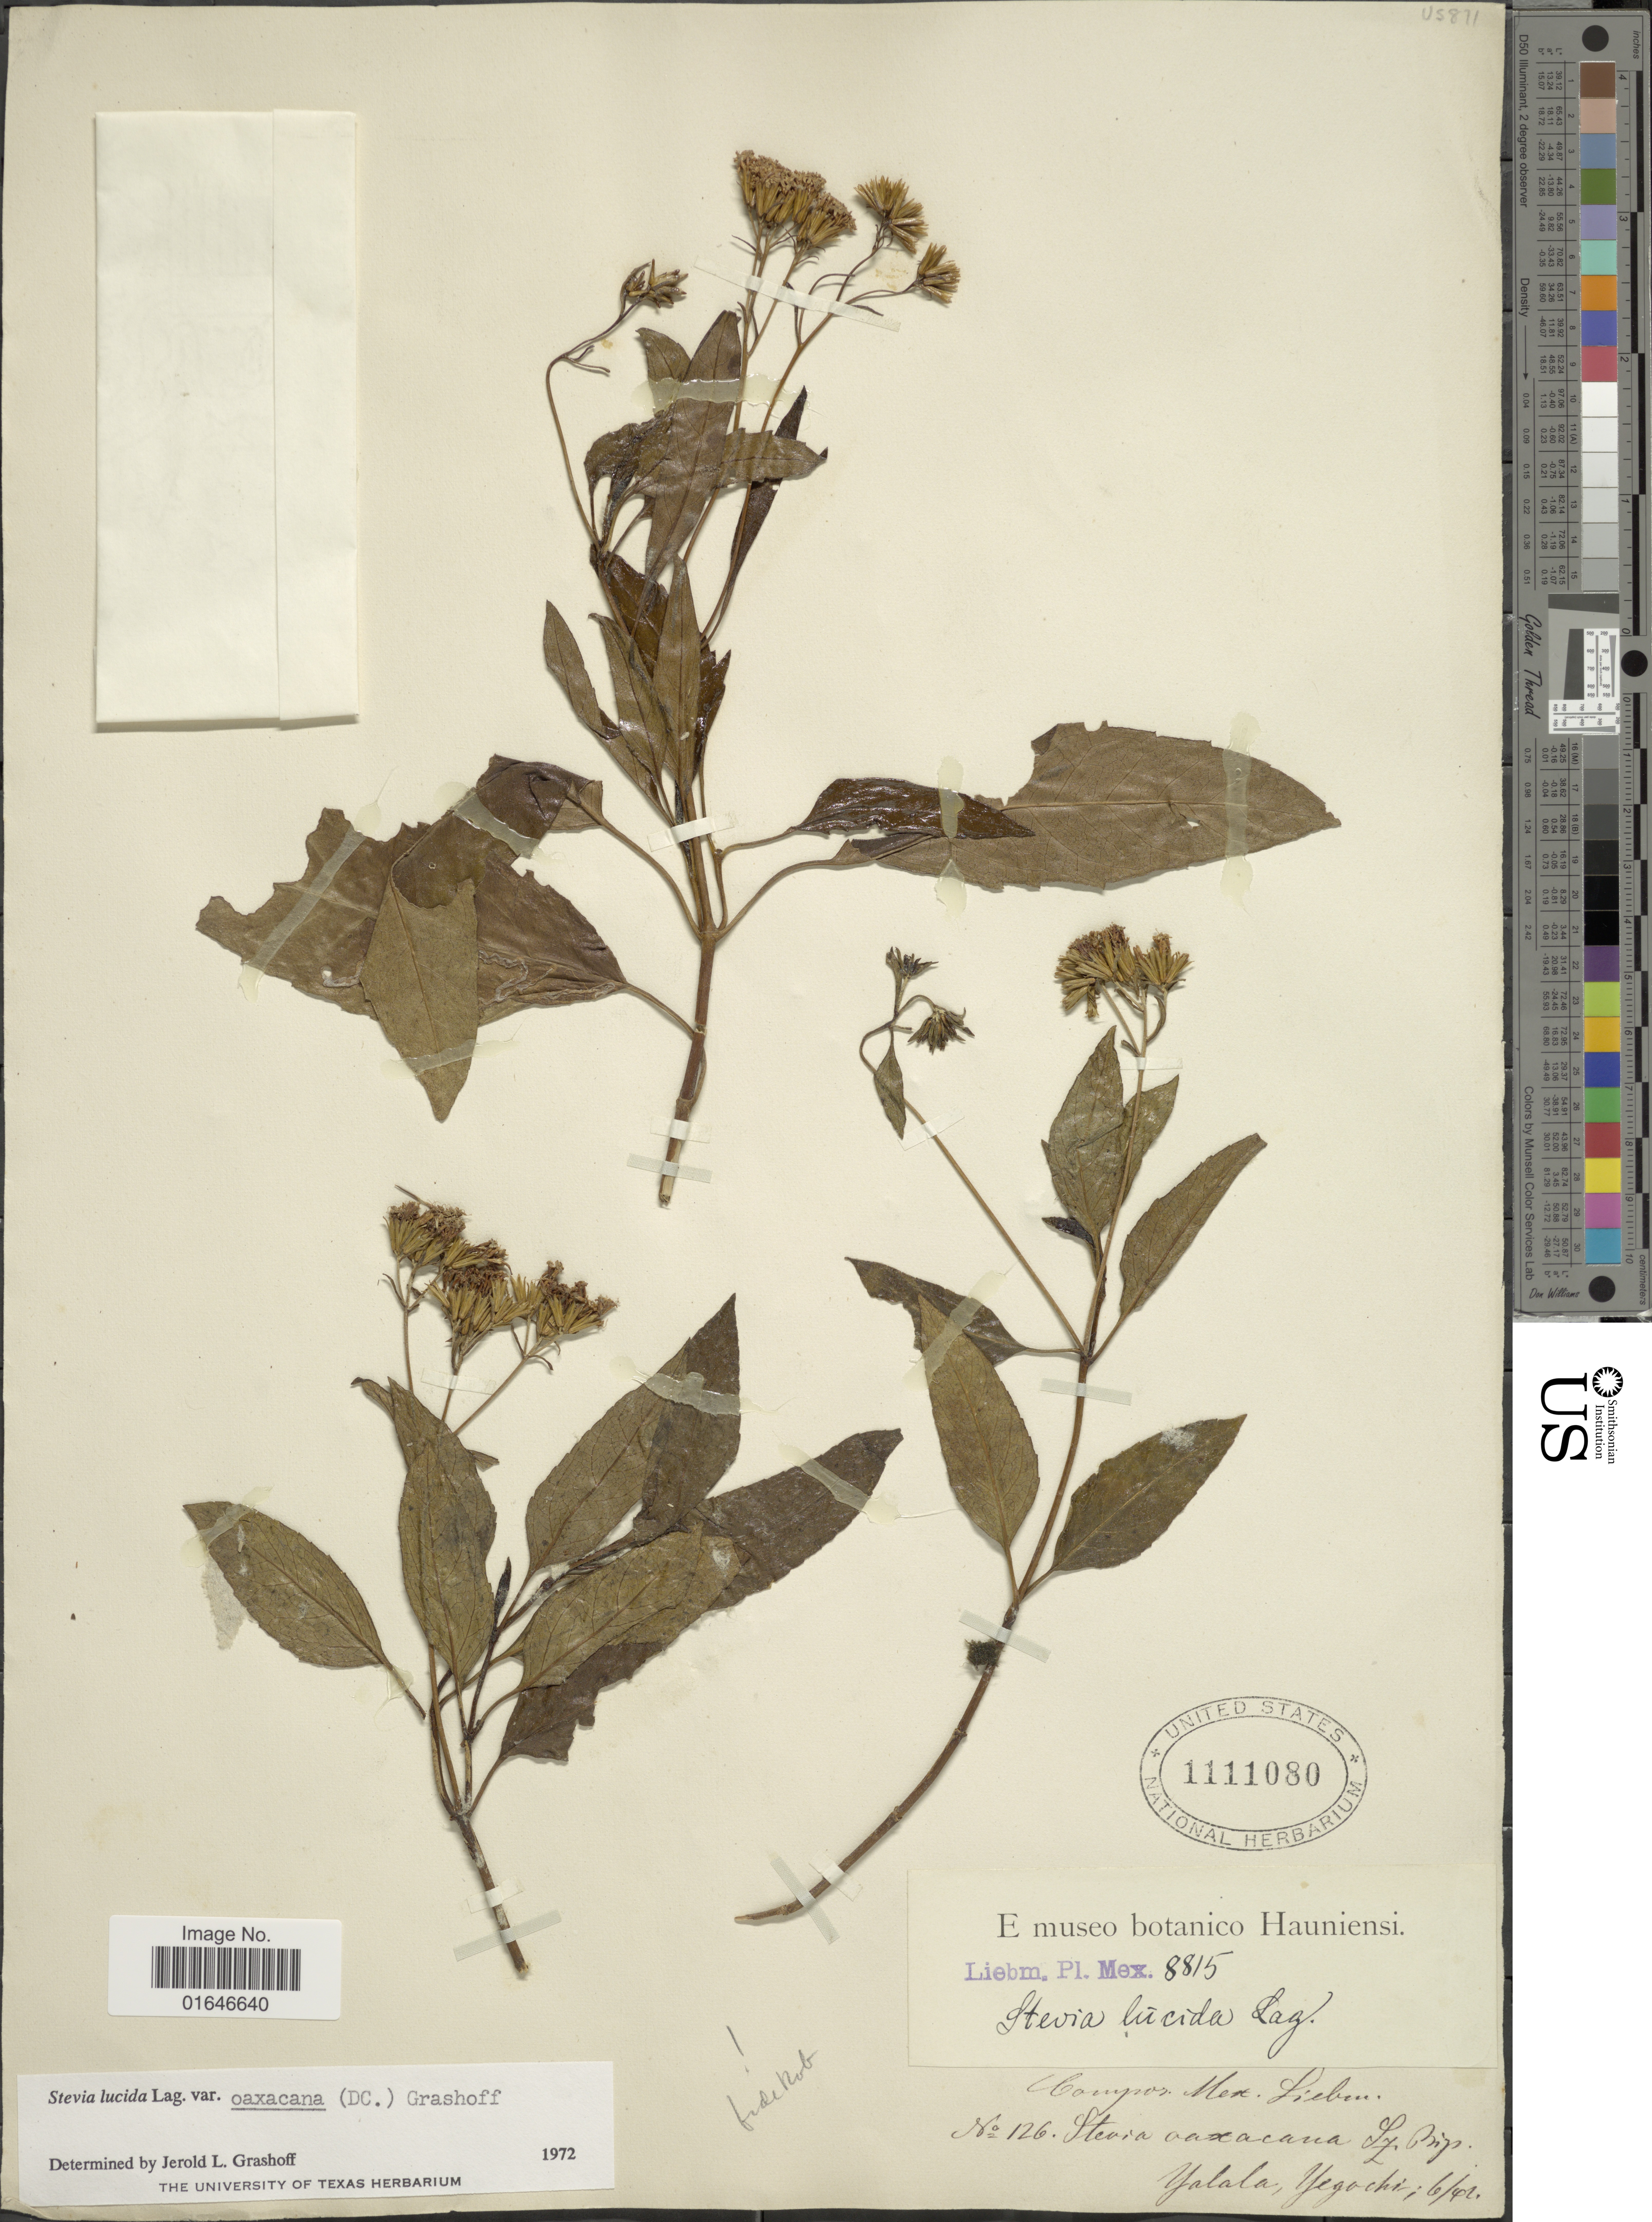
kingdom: Plantae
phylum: Tracheophyta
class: Magnoliopsida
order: Asterales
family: Asteraceae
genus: Stevia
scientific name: Stevia lucida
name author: Lag.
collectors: Liebmann, --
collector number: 126/8815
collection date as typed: Transcribed d/m/y: /6/41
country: Mexico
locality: Yalala, Yegochi. [interpreted]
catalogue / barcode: US 1111080